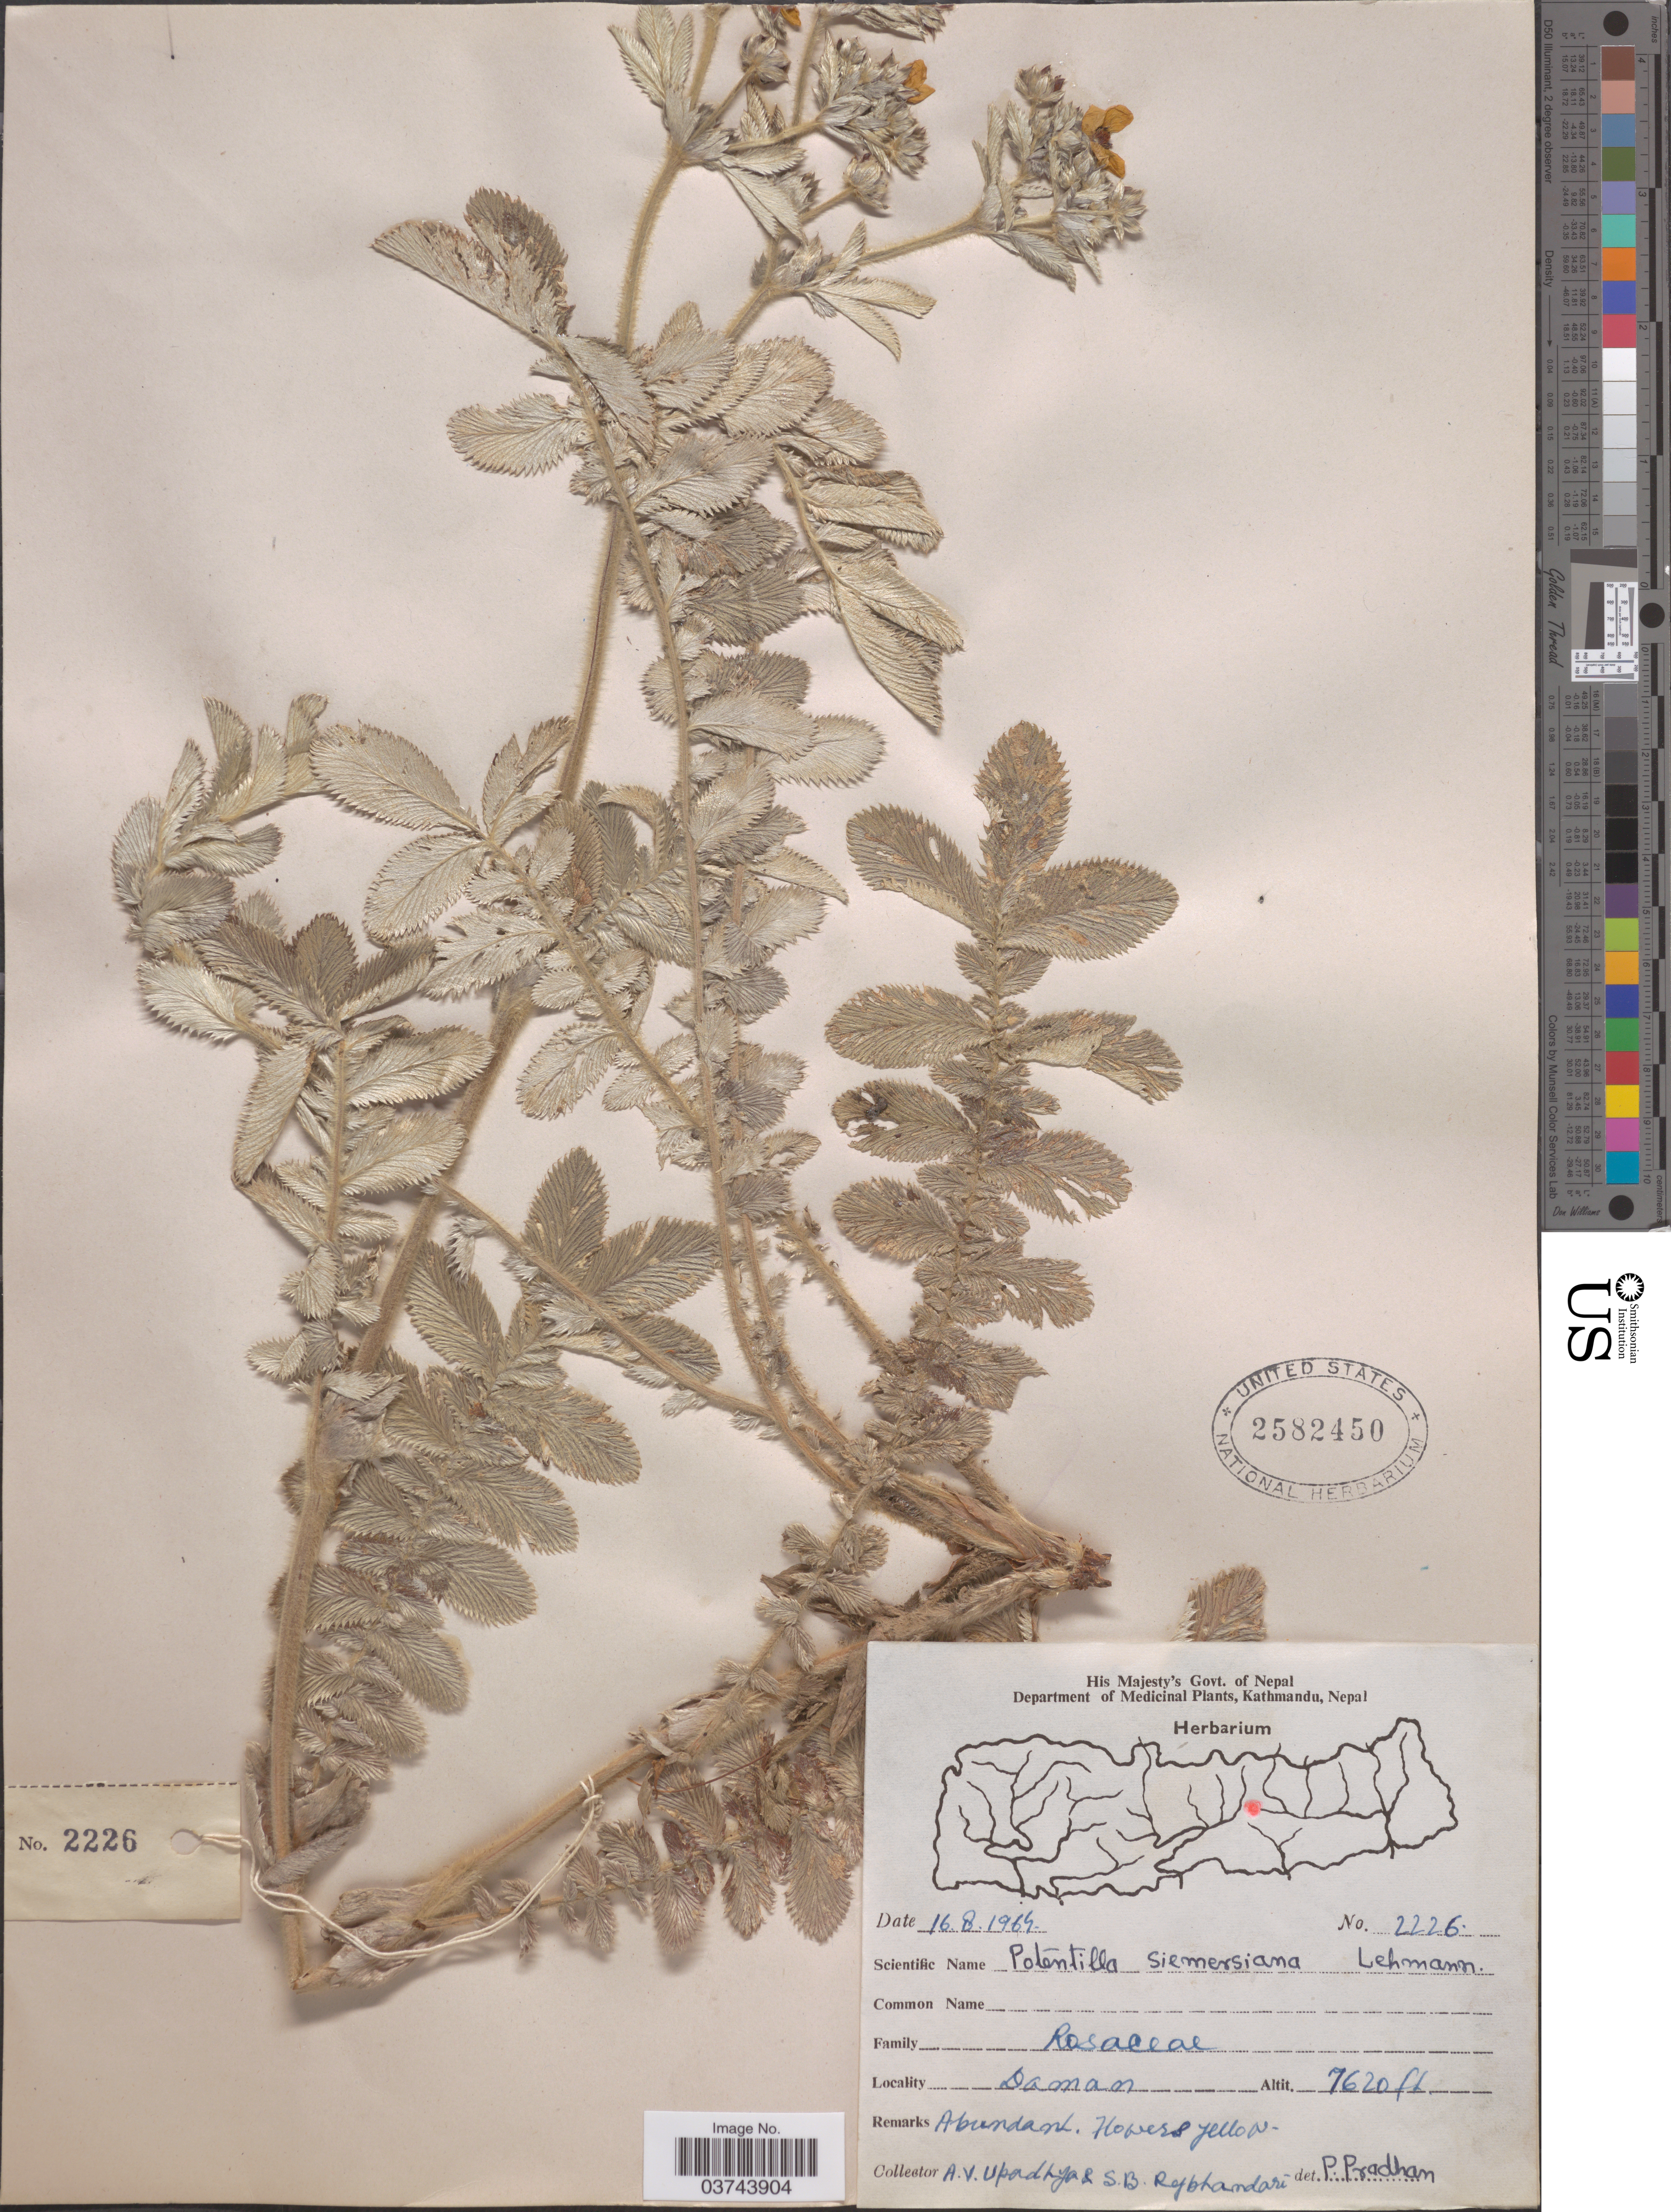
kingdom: Plantae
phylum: Tracheophyta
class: Magnoliopsida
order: Rosales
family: Rosaceae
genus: Potentilla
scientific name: Potentilla siemersiana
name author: Lehm.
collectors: A. Upadhya & S. Rajbhandari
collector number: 2226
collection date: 1964-08-16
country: Nepal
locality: Daman.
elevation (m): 2323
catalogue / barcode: US 2582450